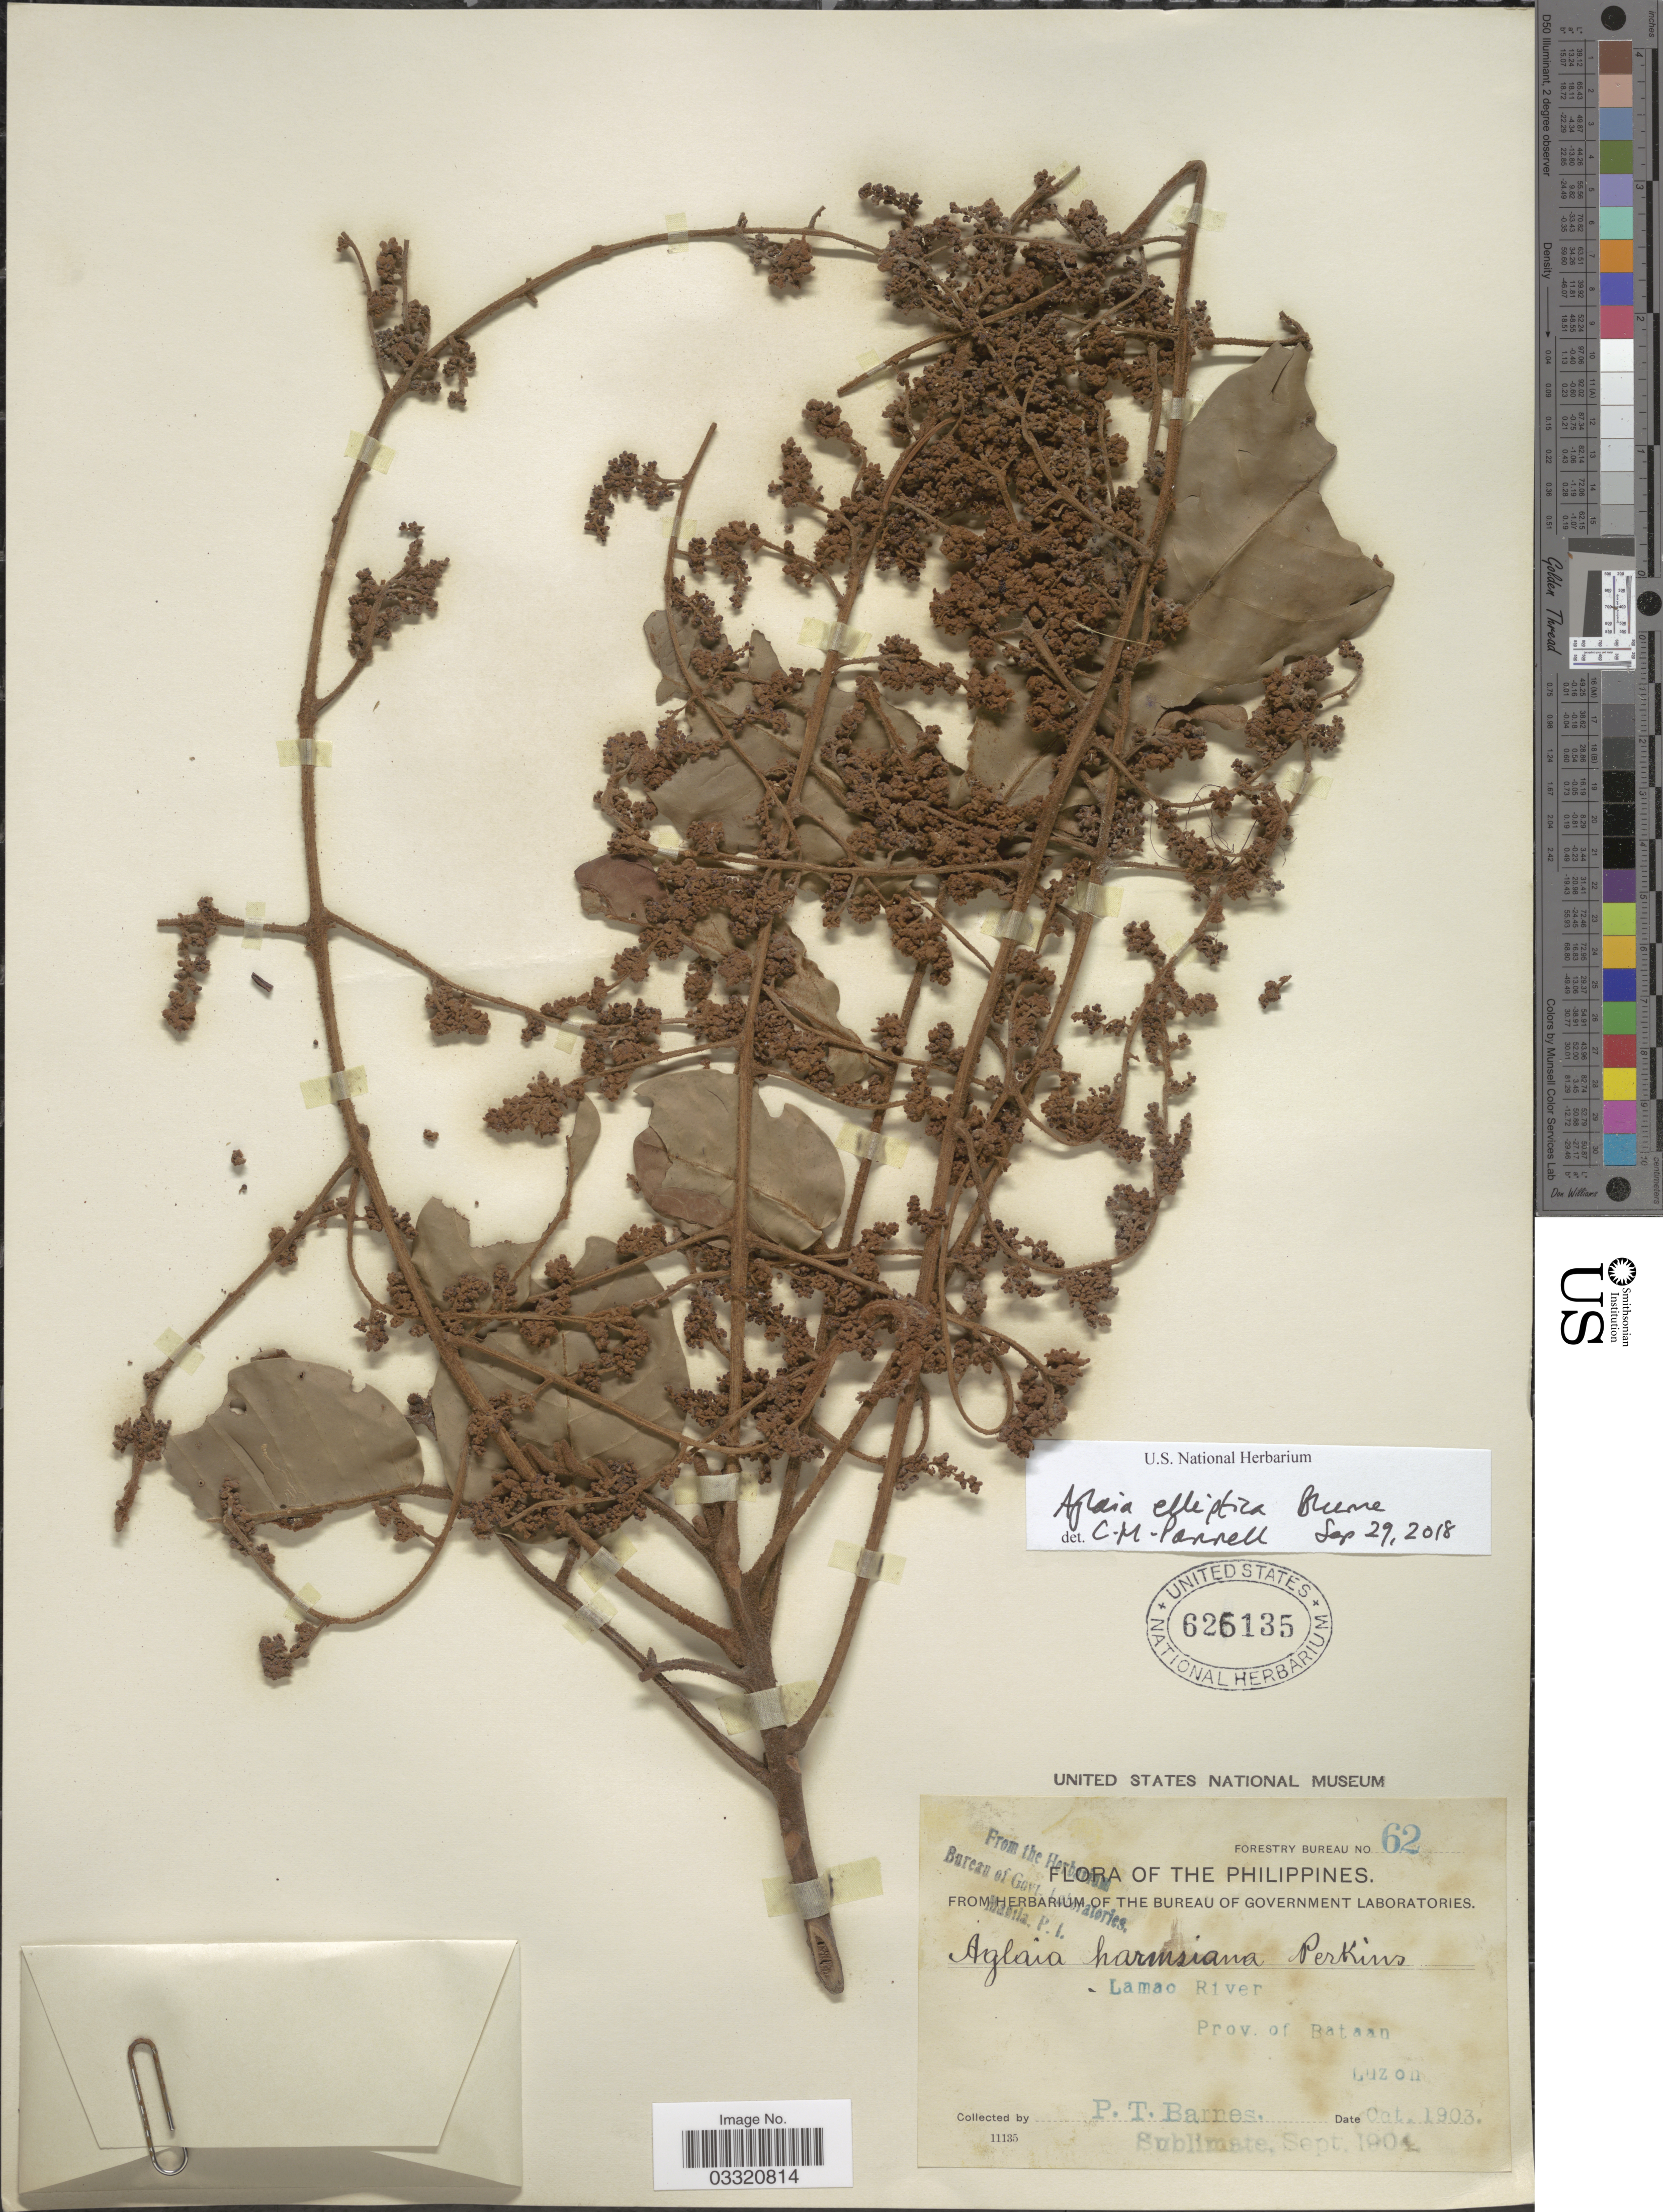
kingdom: Plantae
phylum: Tracheophyta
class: Magnoliopsida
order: Sapindales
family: Meliaceae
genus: Aglaia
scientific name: Aglaia elliptica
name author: Blume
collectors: P. Barnes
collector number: Forestry Bureau 62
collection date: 1903-10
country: Philippines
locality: Lamao River. Prov. of Bataan, Luzon.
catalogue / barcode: US 626135